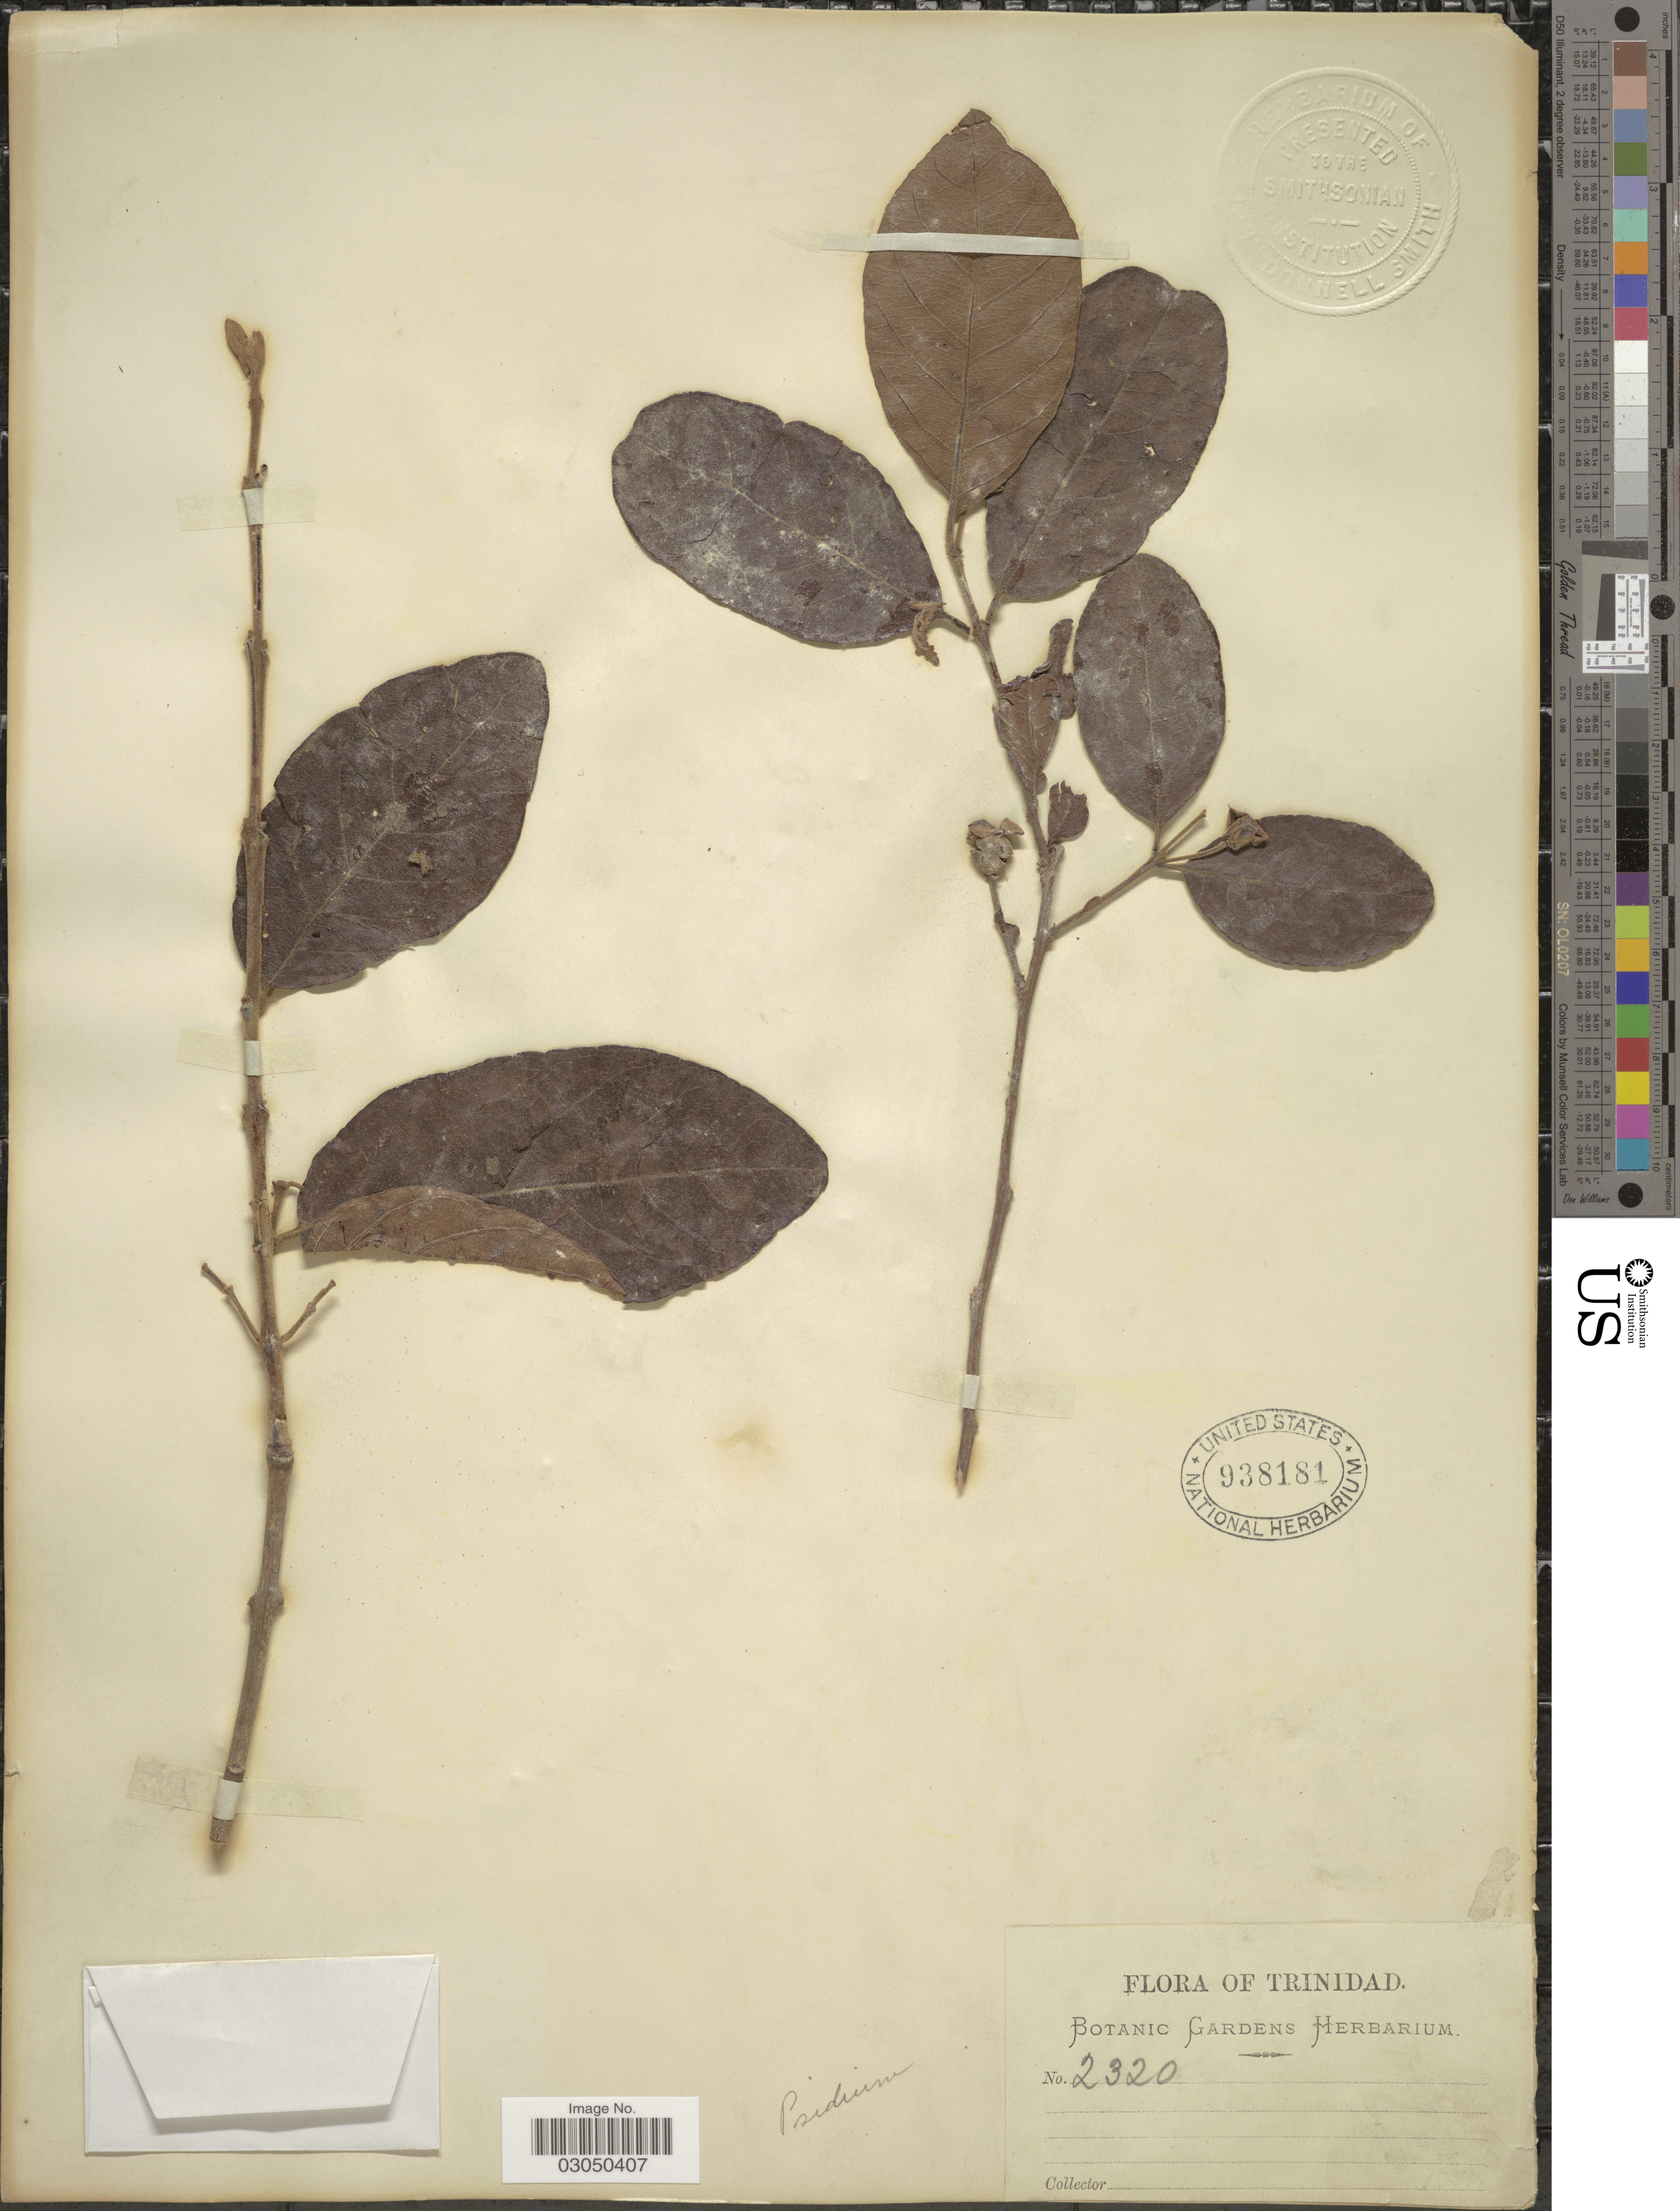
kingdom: Plantae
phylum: Tracheophyta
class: Magnoliopsida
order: Myrtales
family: Myrtaceae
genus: Psidium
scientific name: Psidium sp.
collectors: Botanic Gardens Herbarium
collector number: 2320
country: Trinidad and Tobago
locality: Trinidad.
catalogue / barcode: US 938181